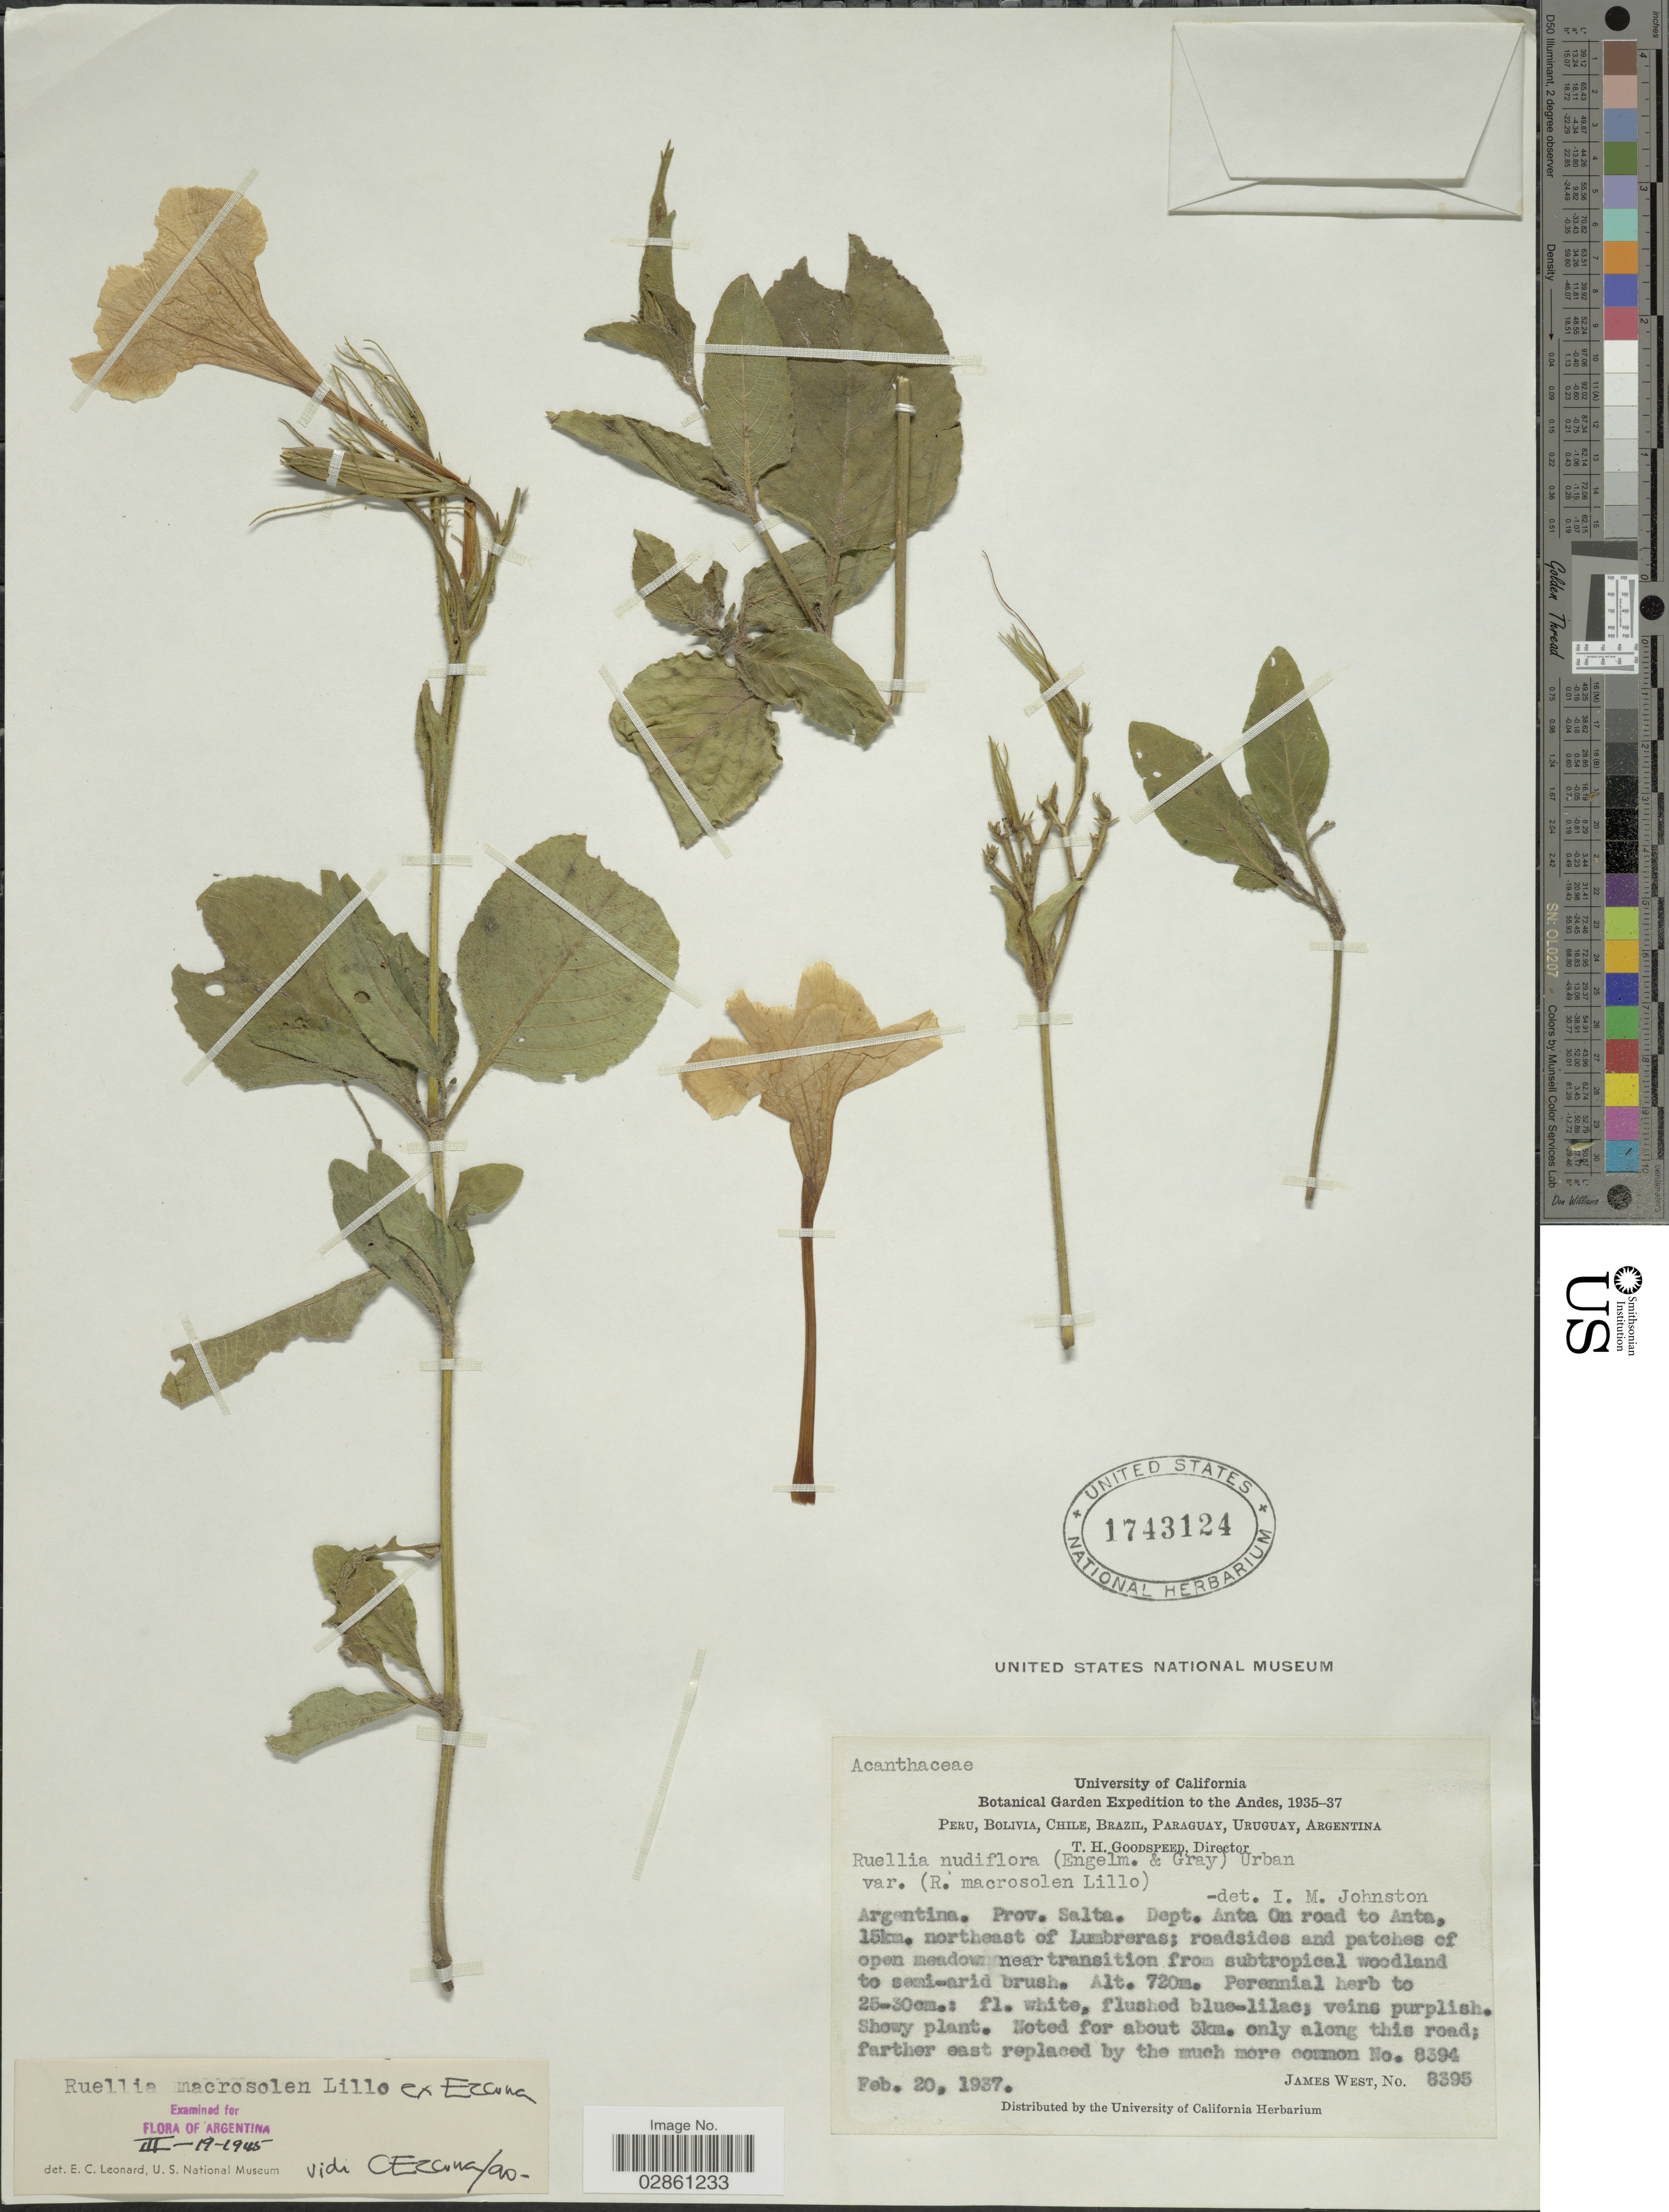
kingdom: Plantae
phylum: Tracheophyta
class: Magnoliopsida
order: Lamiales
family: Acanthaceae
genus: Ruellia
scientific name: Ruellia macrosolen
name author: Lillo ex C. Ezcurra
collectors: J. West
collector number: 8395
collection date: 1937-02-20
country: Argentina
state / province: Salta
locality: The Andes, Dept. Anta On road to Anta, 15km. northeast of Lumbreras. About 3km. only along this road.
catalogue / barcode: US 1743124